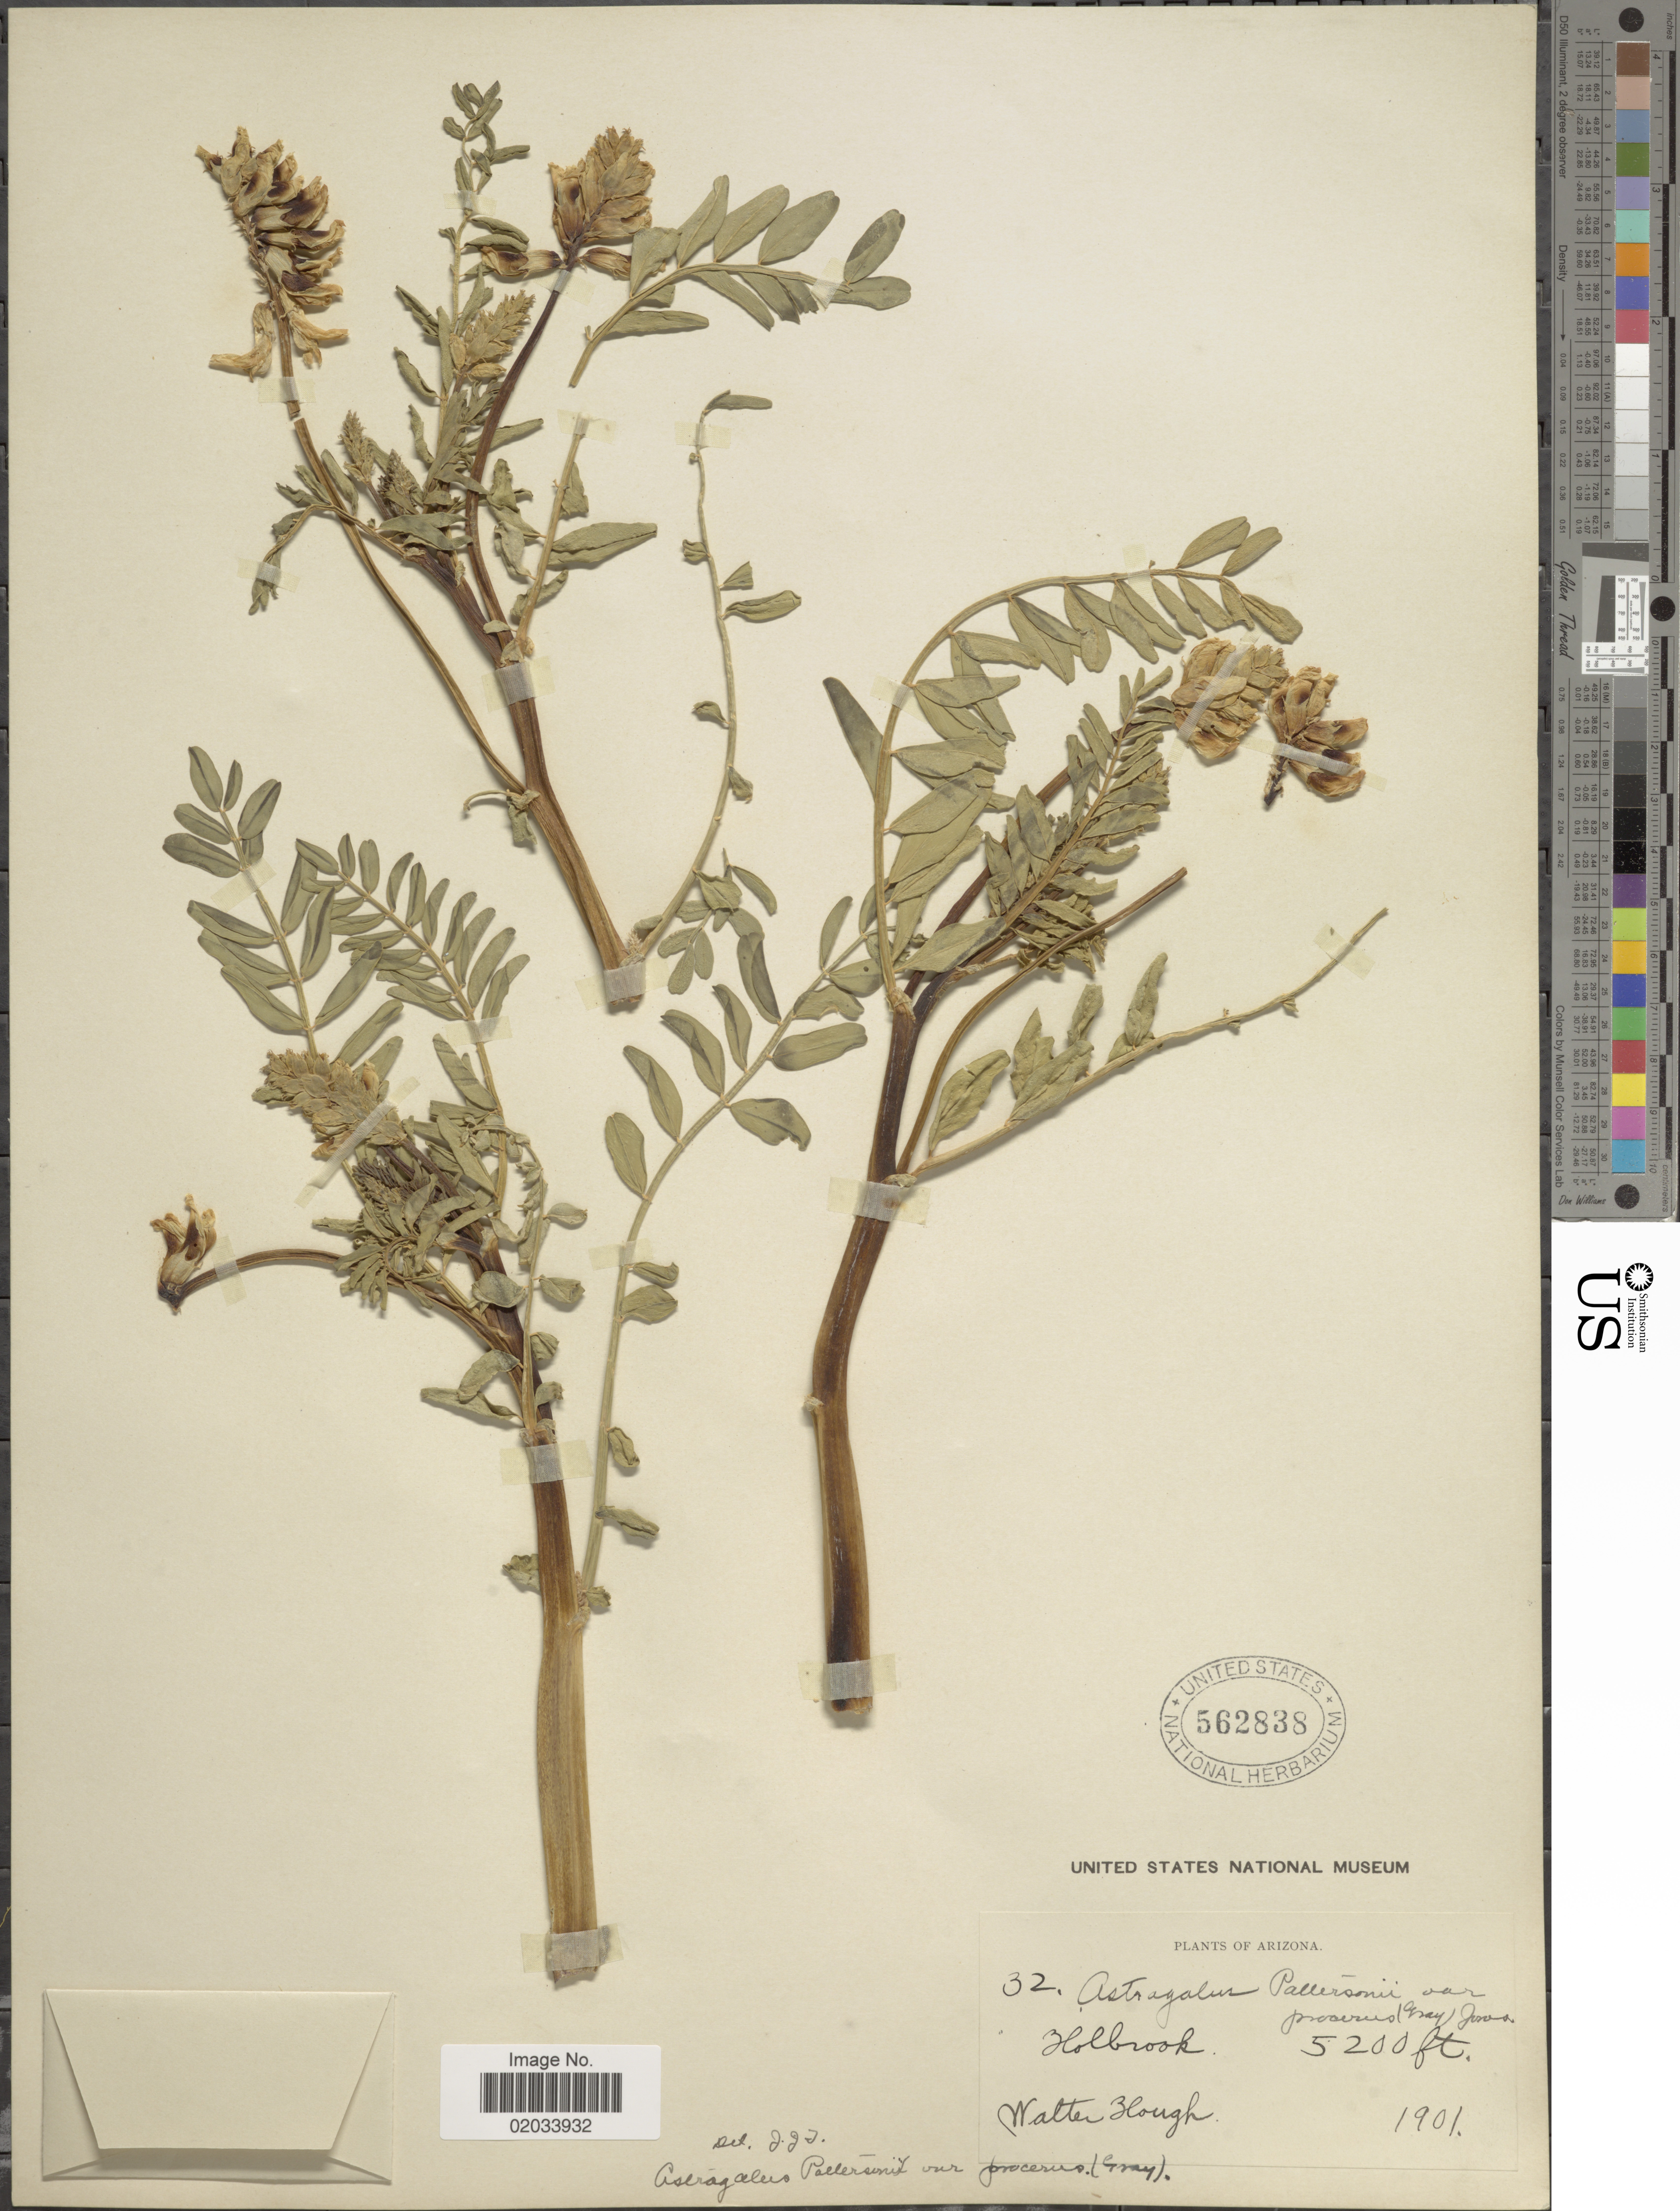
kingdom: Plantae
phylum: Tracheophyta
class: Magnoliopsida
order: Fabales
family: Fabaceae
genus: Astragalus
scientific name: Astragalus praelongus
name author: E. Sheld.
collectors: W. Hough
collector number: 32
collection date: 1901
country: United States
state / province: Arizona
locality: Holbrook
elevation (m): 1585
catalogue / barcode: US 562838